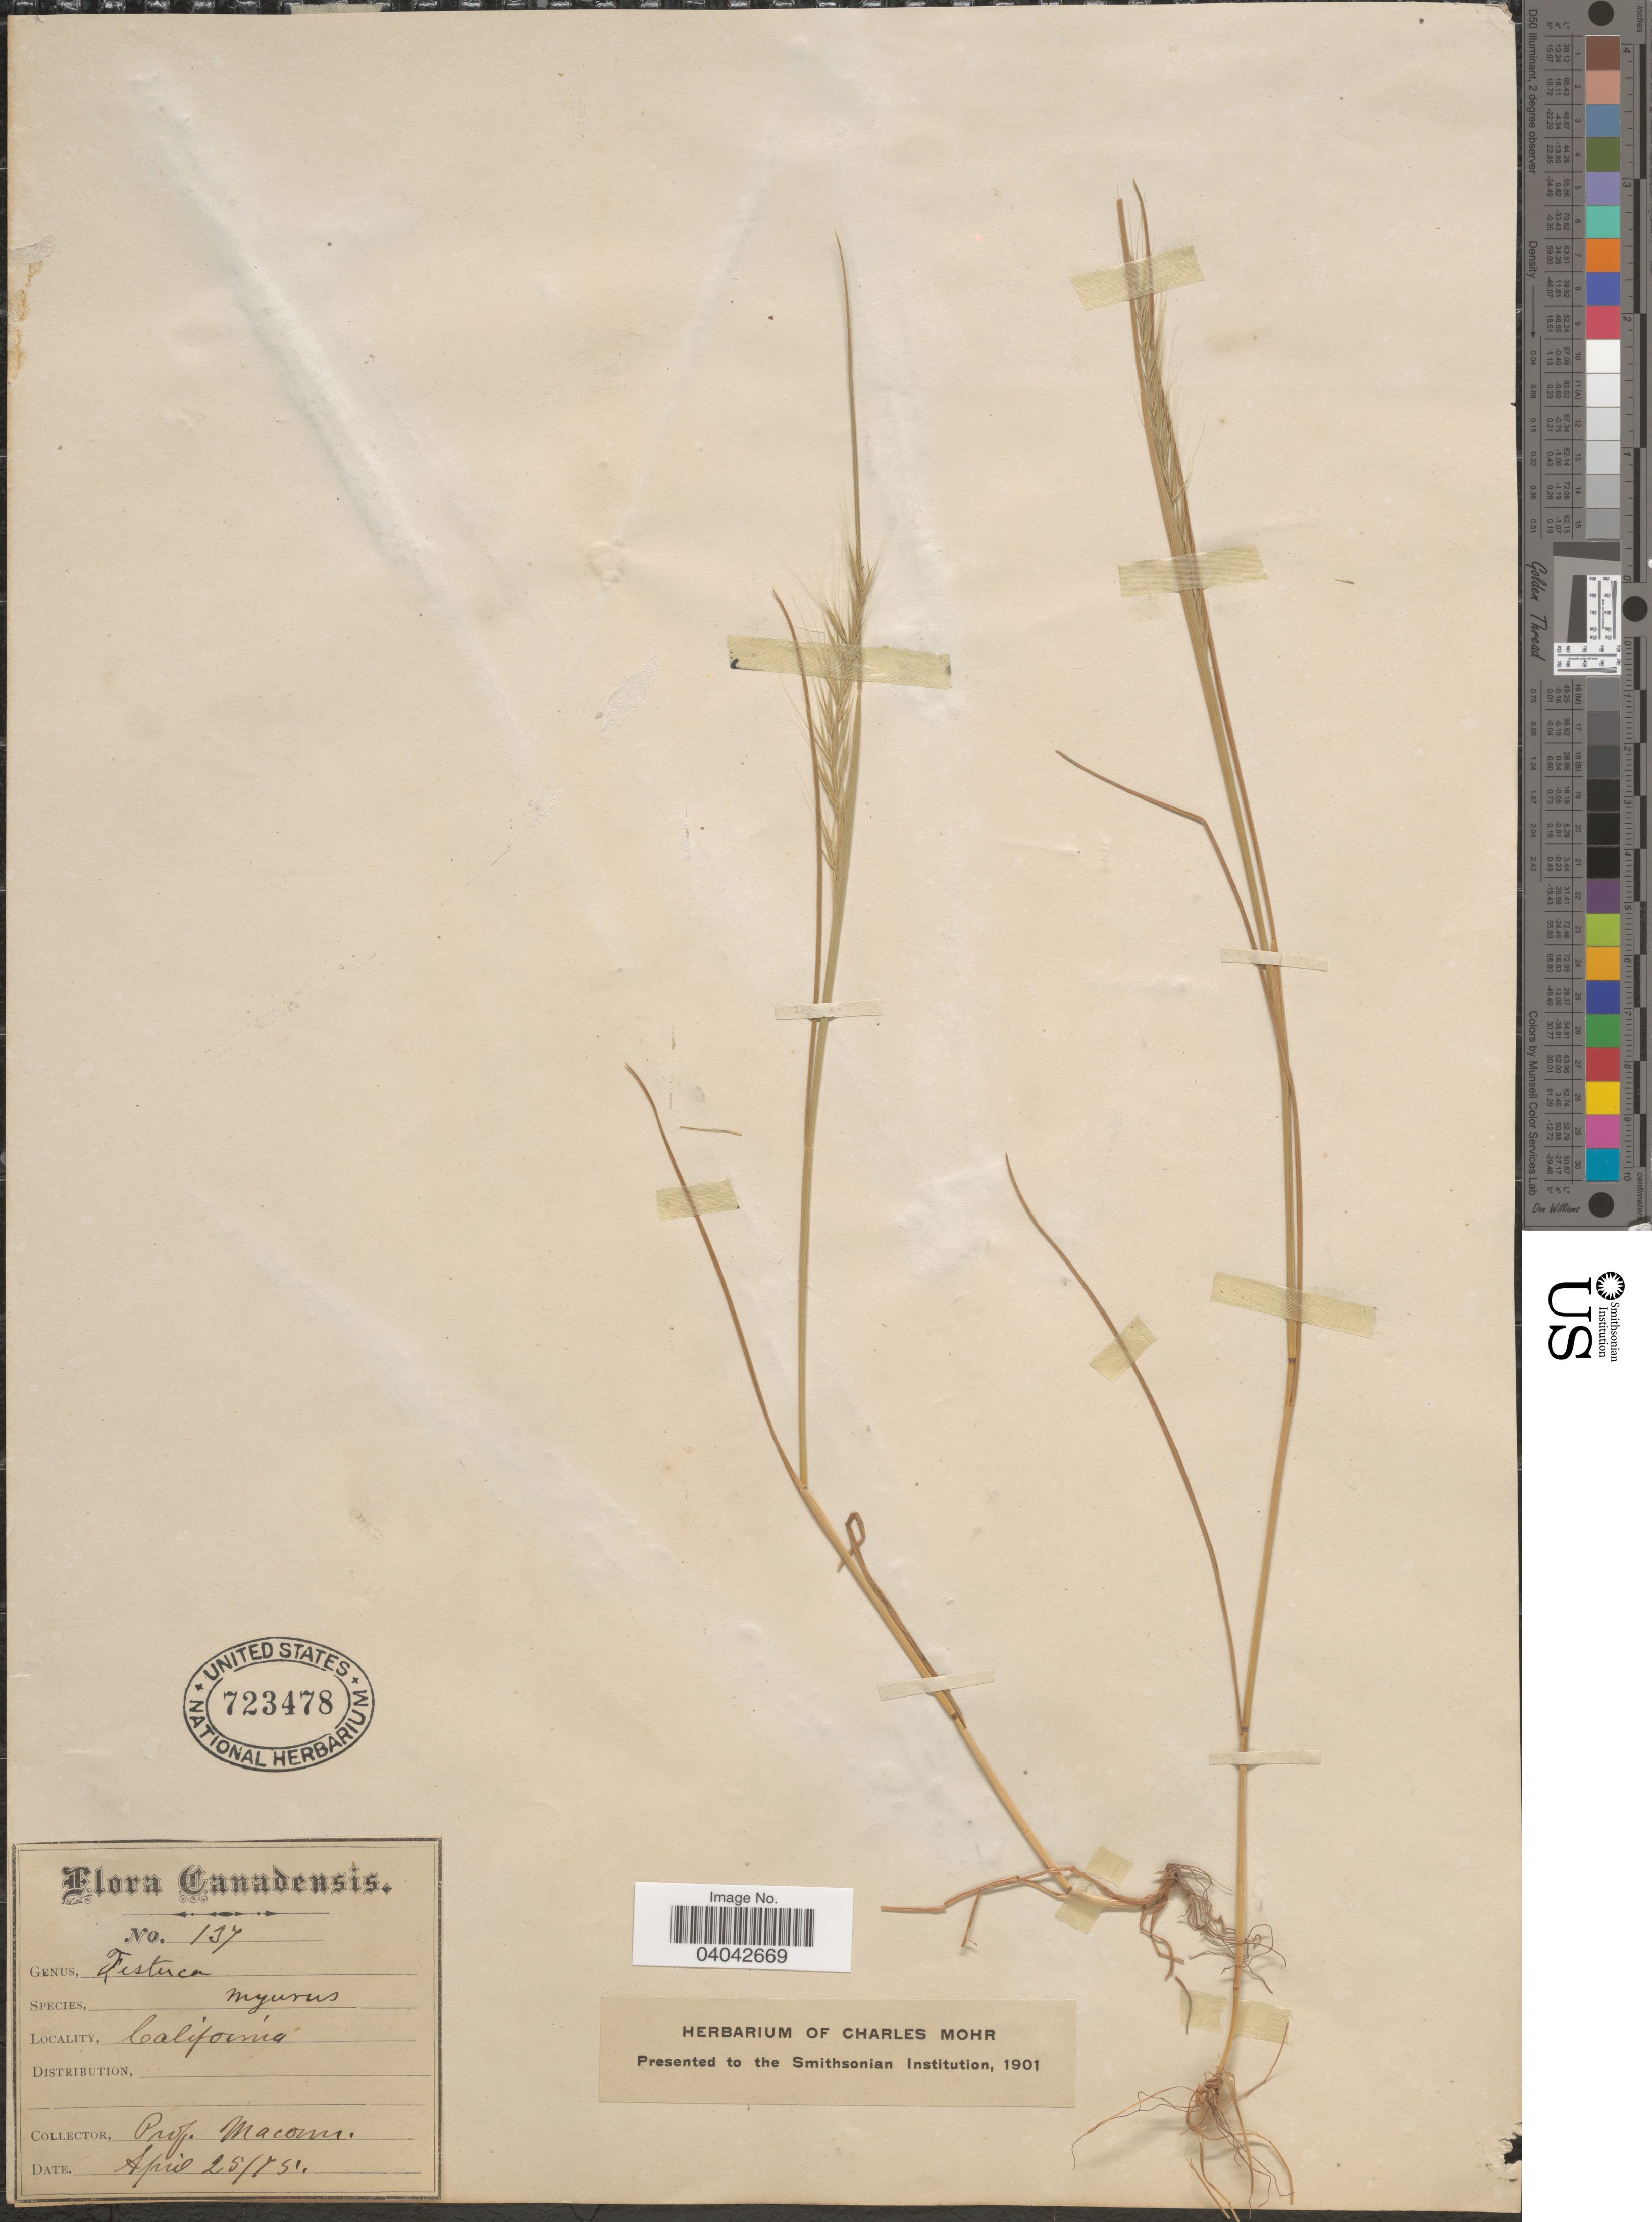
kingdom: Plantae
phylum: Tracheophyta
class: Liliopsida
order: Poales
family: Poaceae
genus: Festuca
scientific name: Festuca megalura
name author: Nutt.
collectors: -- Macoun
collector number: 137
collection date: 1875-04-25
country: Canada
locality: California [Ontario?]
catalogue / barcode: US 723478